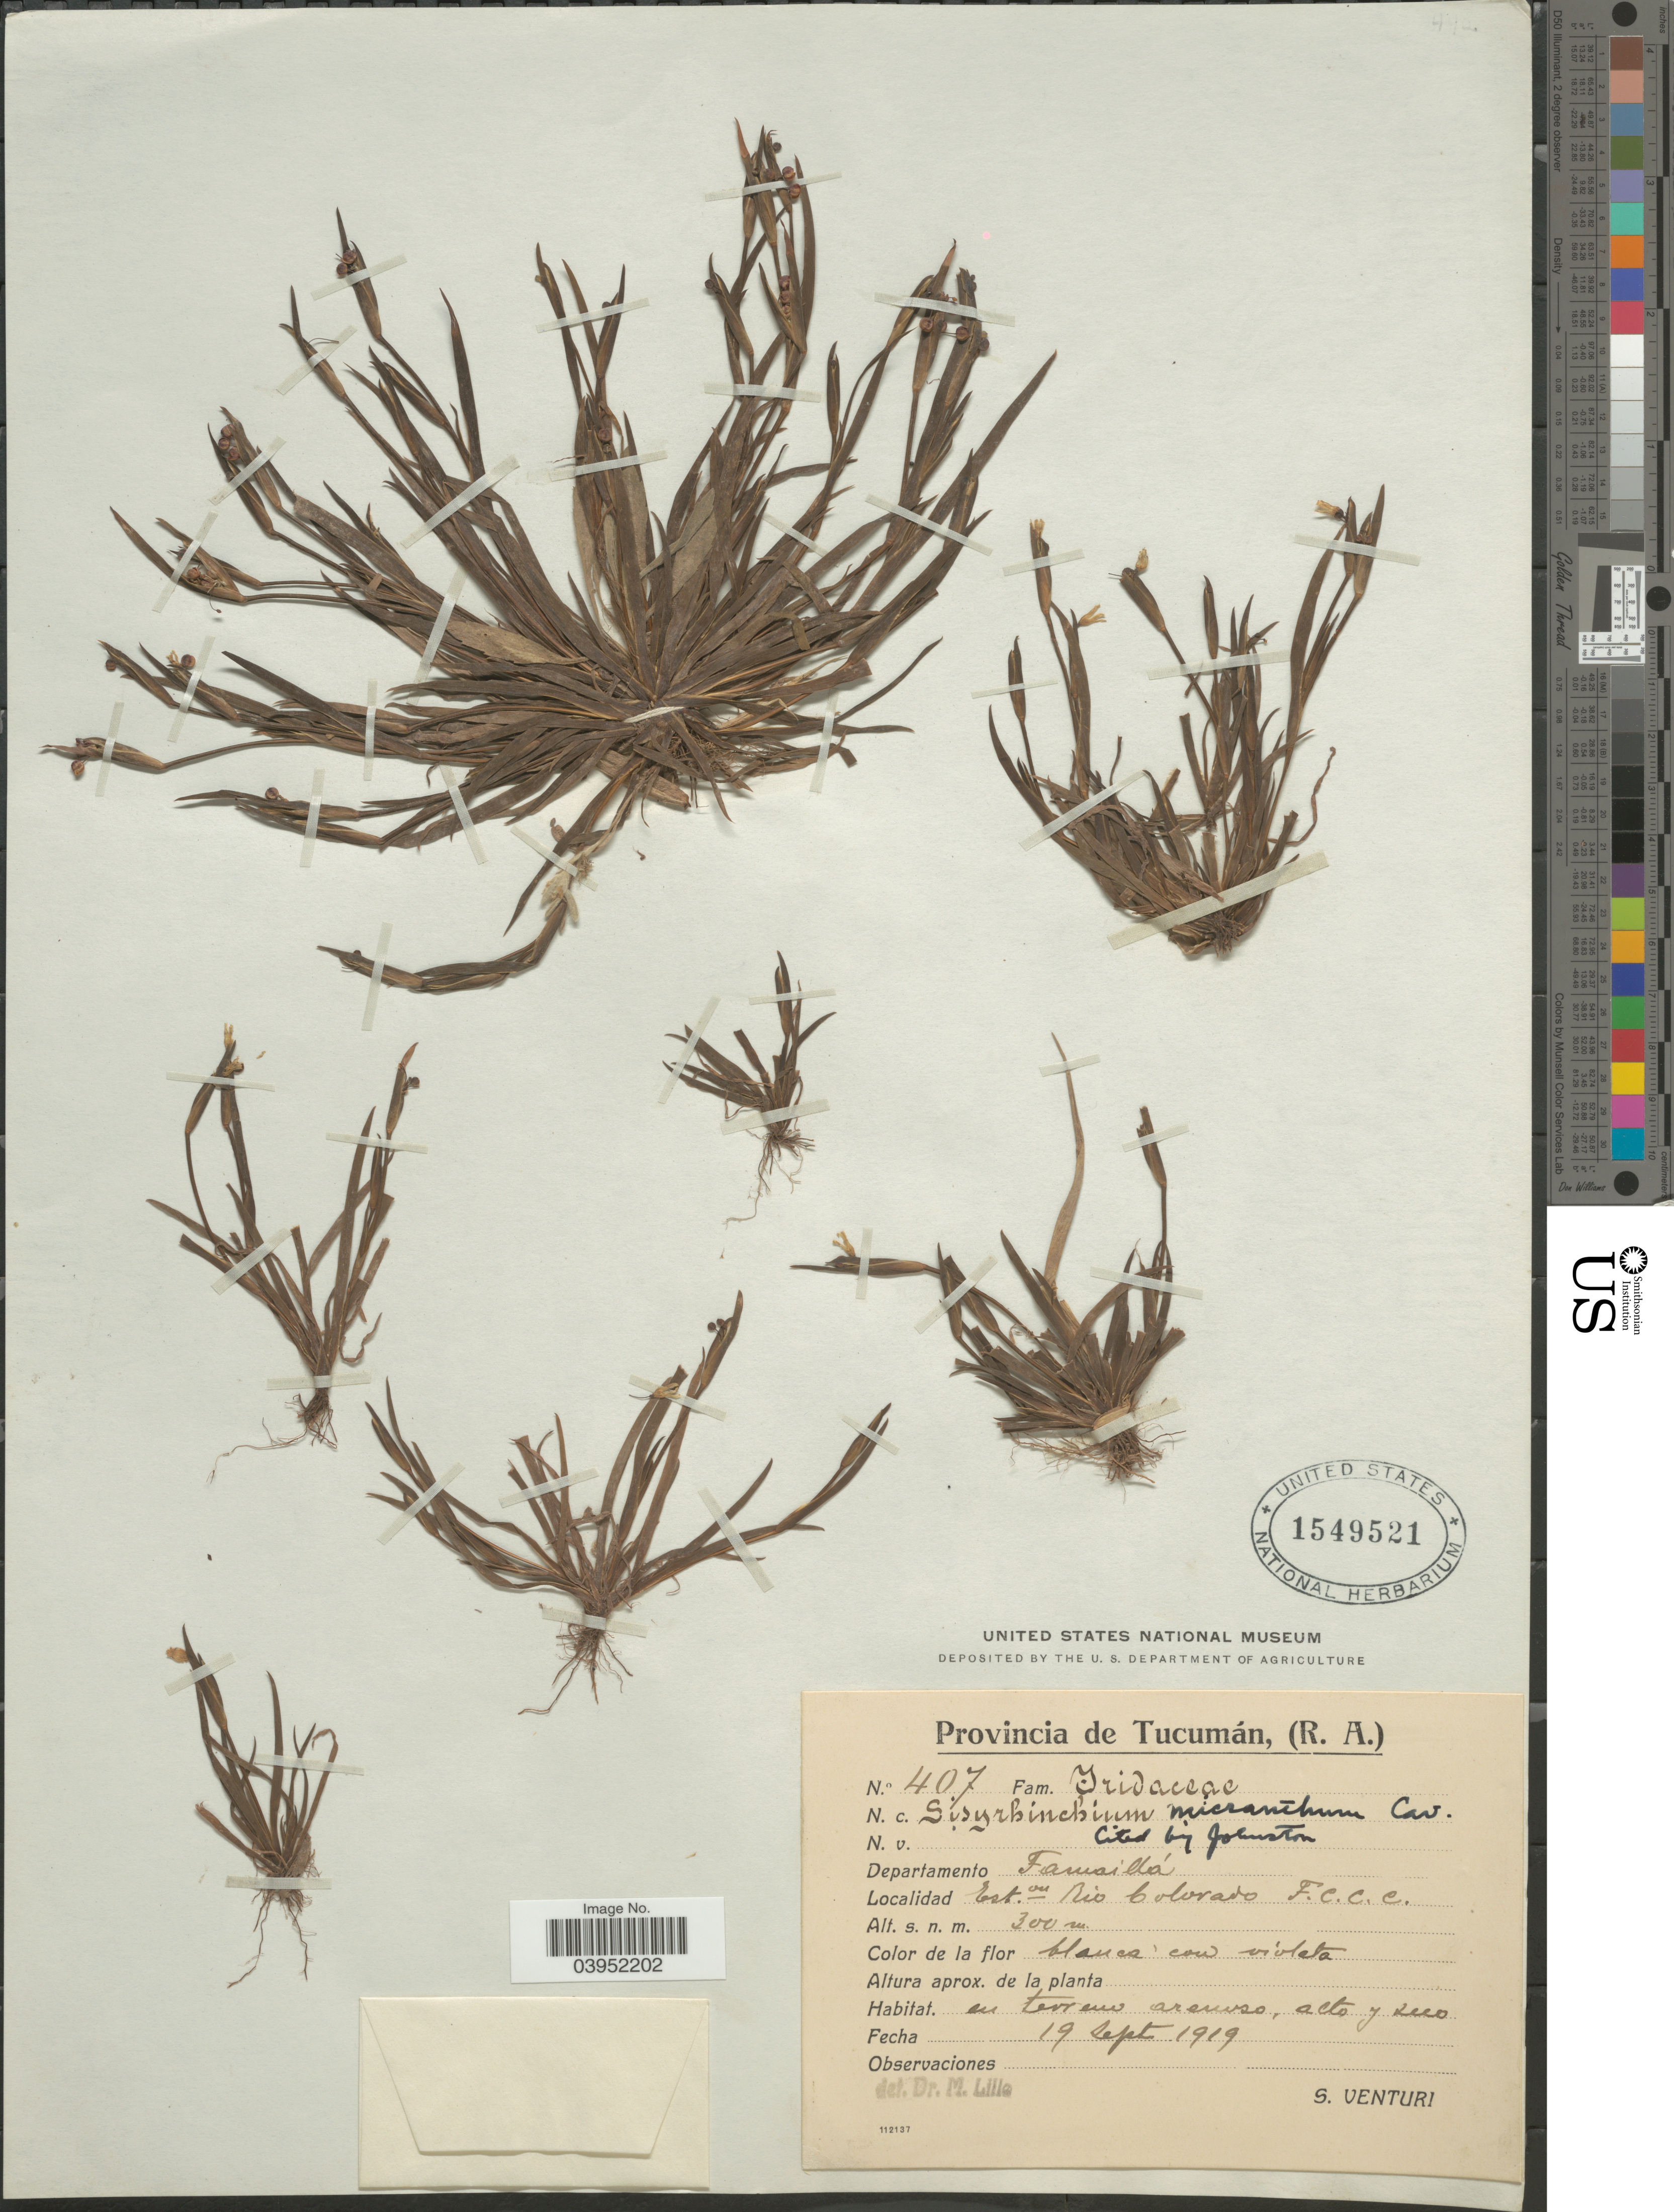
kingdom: Plantae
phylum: Tracheophyta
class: Liliopsida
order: Asparagales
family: Iridaceae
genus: Sisyrinchium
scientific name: Sisyrinchium micranthum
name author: Cav.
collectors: S. Venturi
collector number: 407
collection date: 1919-09-19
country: Argentina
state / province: Tucuman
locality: Departamento Famaillá. Est.on Rio Colorado. F.C.C.C.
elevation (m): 300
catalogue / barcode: US 1549521